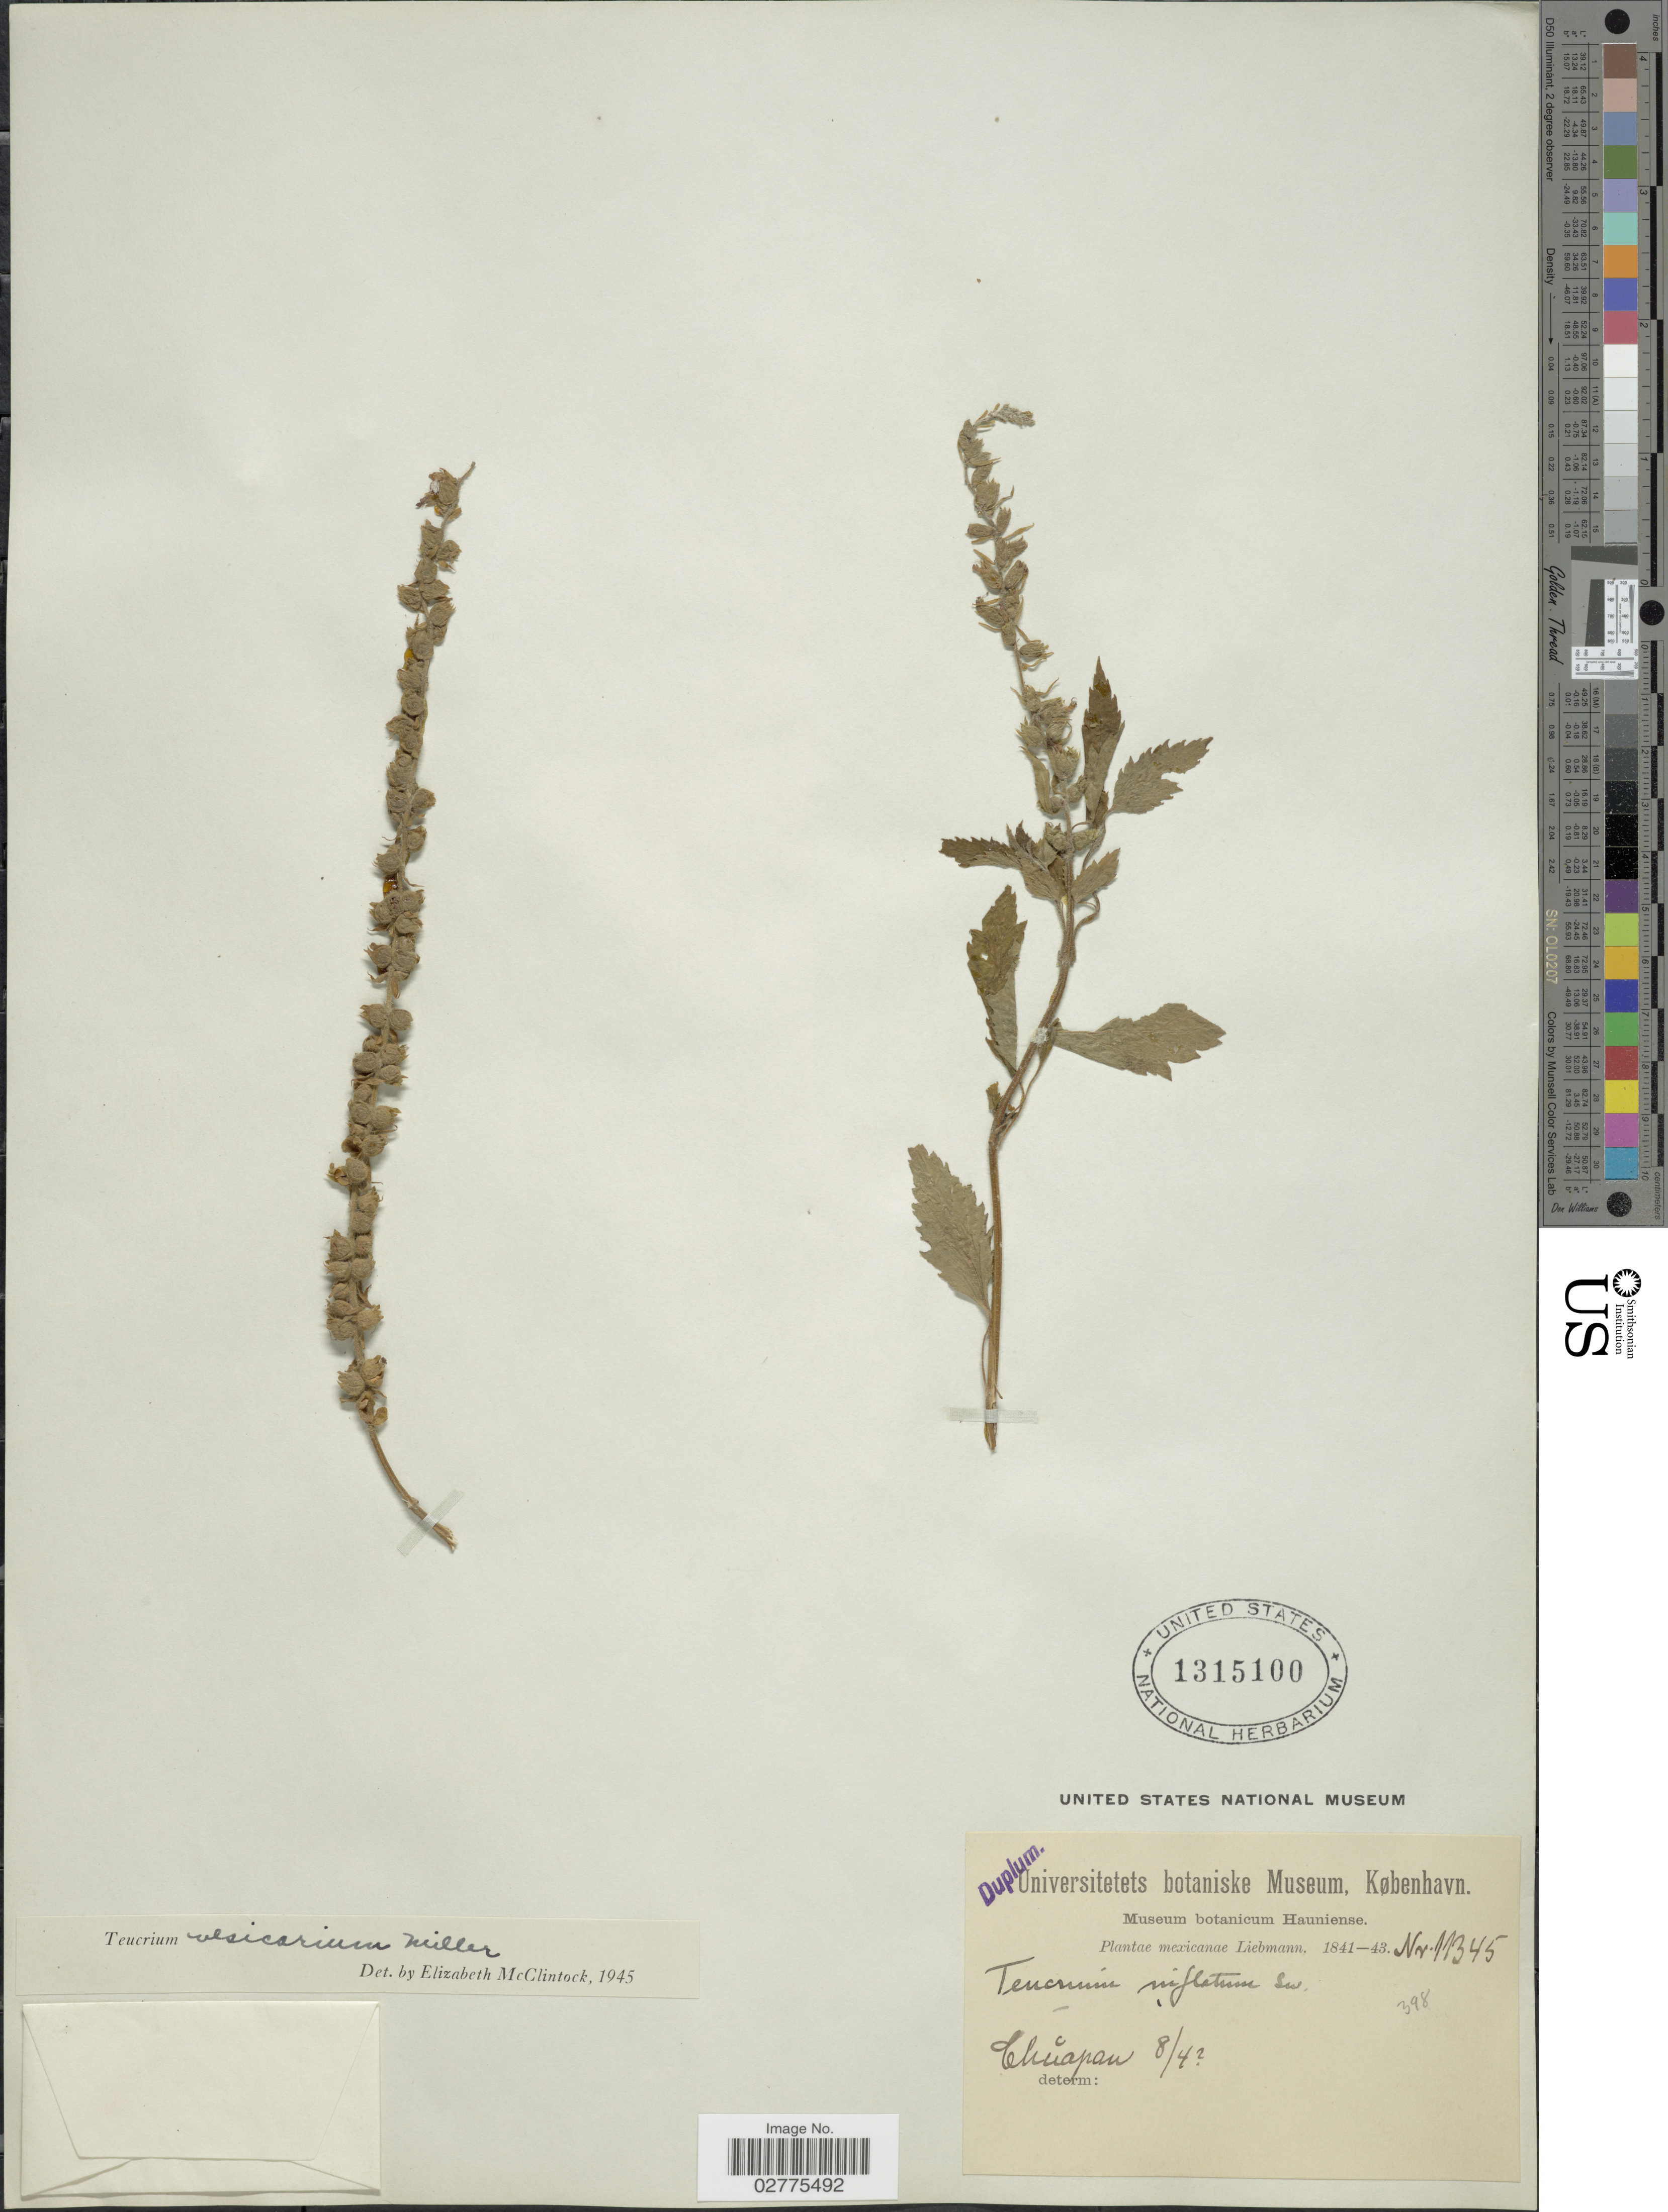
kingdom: Plantae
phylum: Tracheophyta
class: Magnoliopsida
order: Lamiales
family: Lamiaceae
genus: Teucrium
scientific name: Teucrium vesicarium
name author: Mill.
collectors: Liebmann, --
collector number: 11345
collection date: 1842-08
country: Mexico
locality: Chuapan.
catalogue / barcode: US 1315100